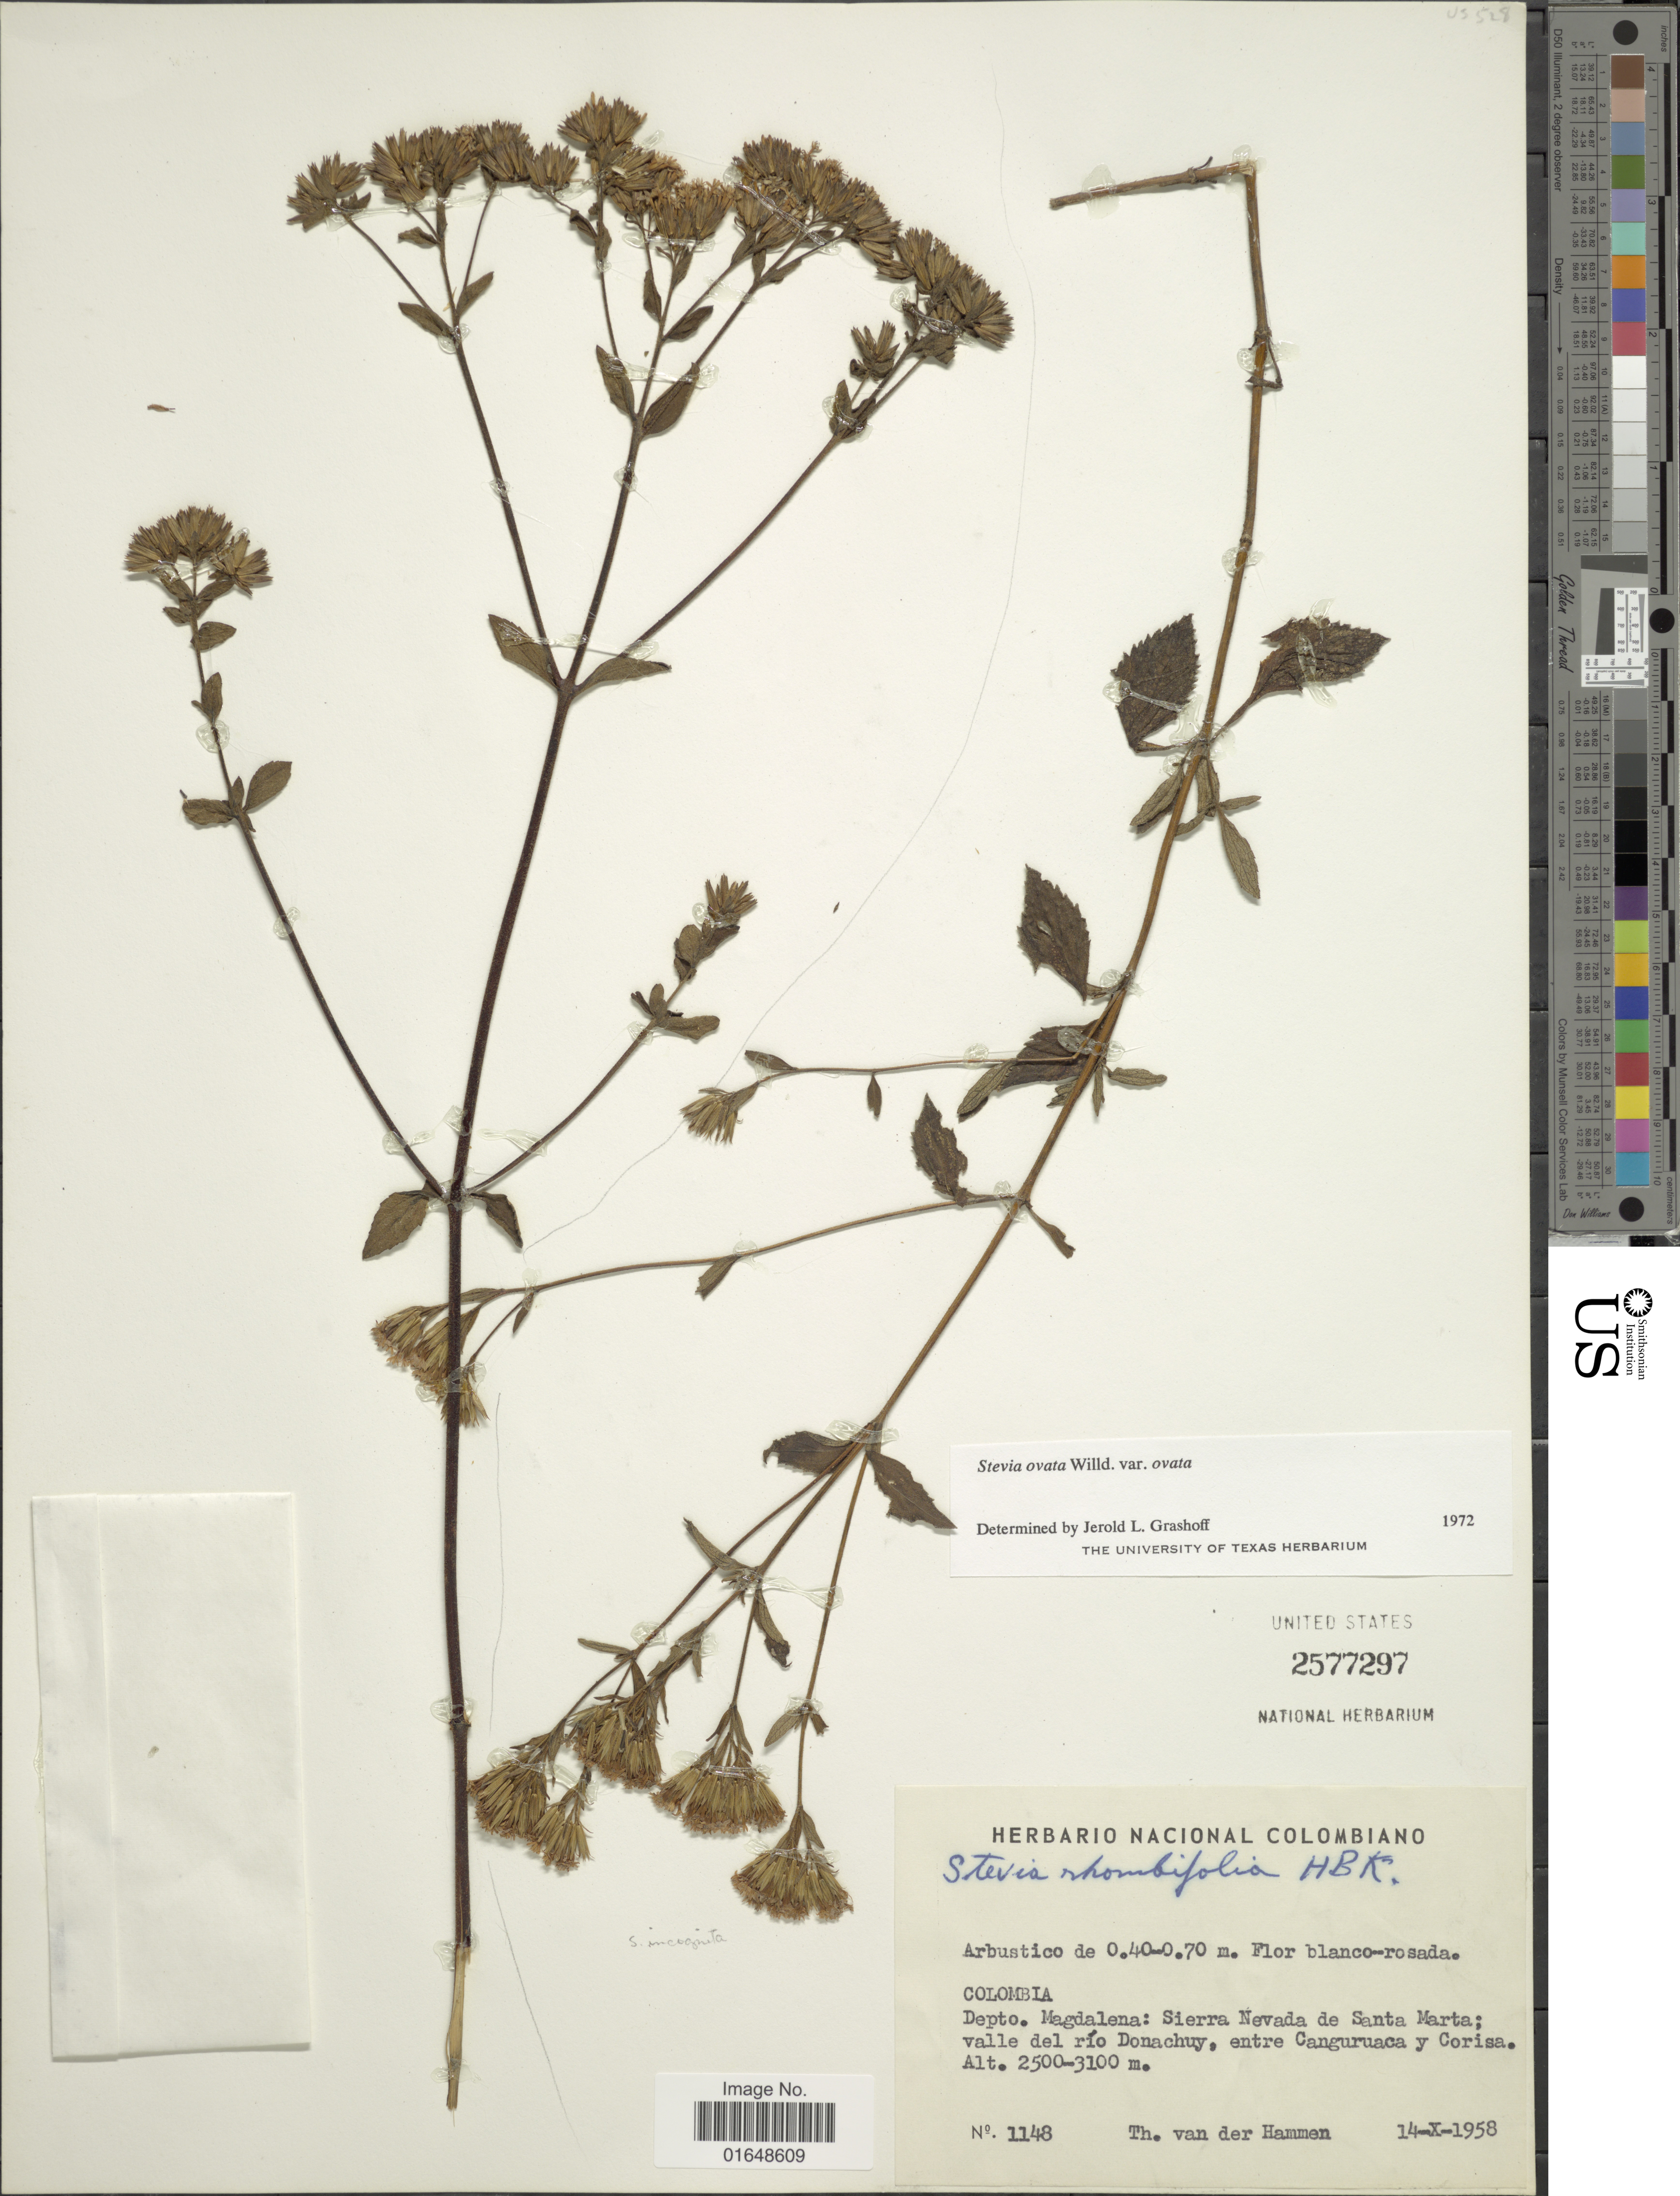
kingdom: Plantae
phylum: Tracheophyta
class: Magnoliopsida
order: Asterales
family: Asteraceae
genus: Stevia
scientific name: Stevia ovata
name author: Willd.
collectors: T. Hammen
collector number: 1148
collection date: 1958-10-14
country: Colombia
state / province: Magdalena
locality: Depto. Magdalena: Sierra Nevada de Santa Marta; valle del río Donachuy, entre Canguruaca y Corisa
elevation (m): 2500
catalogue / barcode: US 2577297